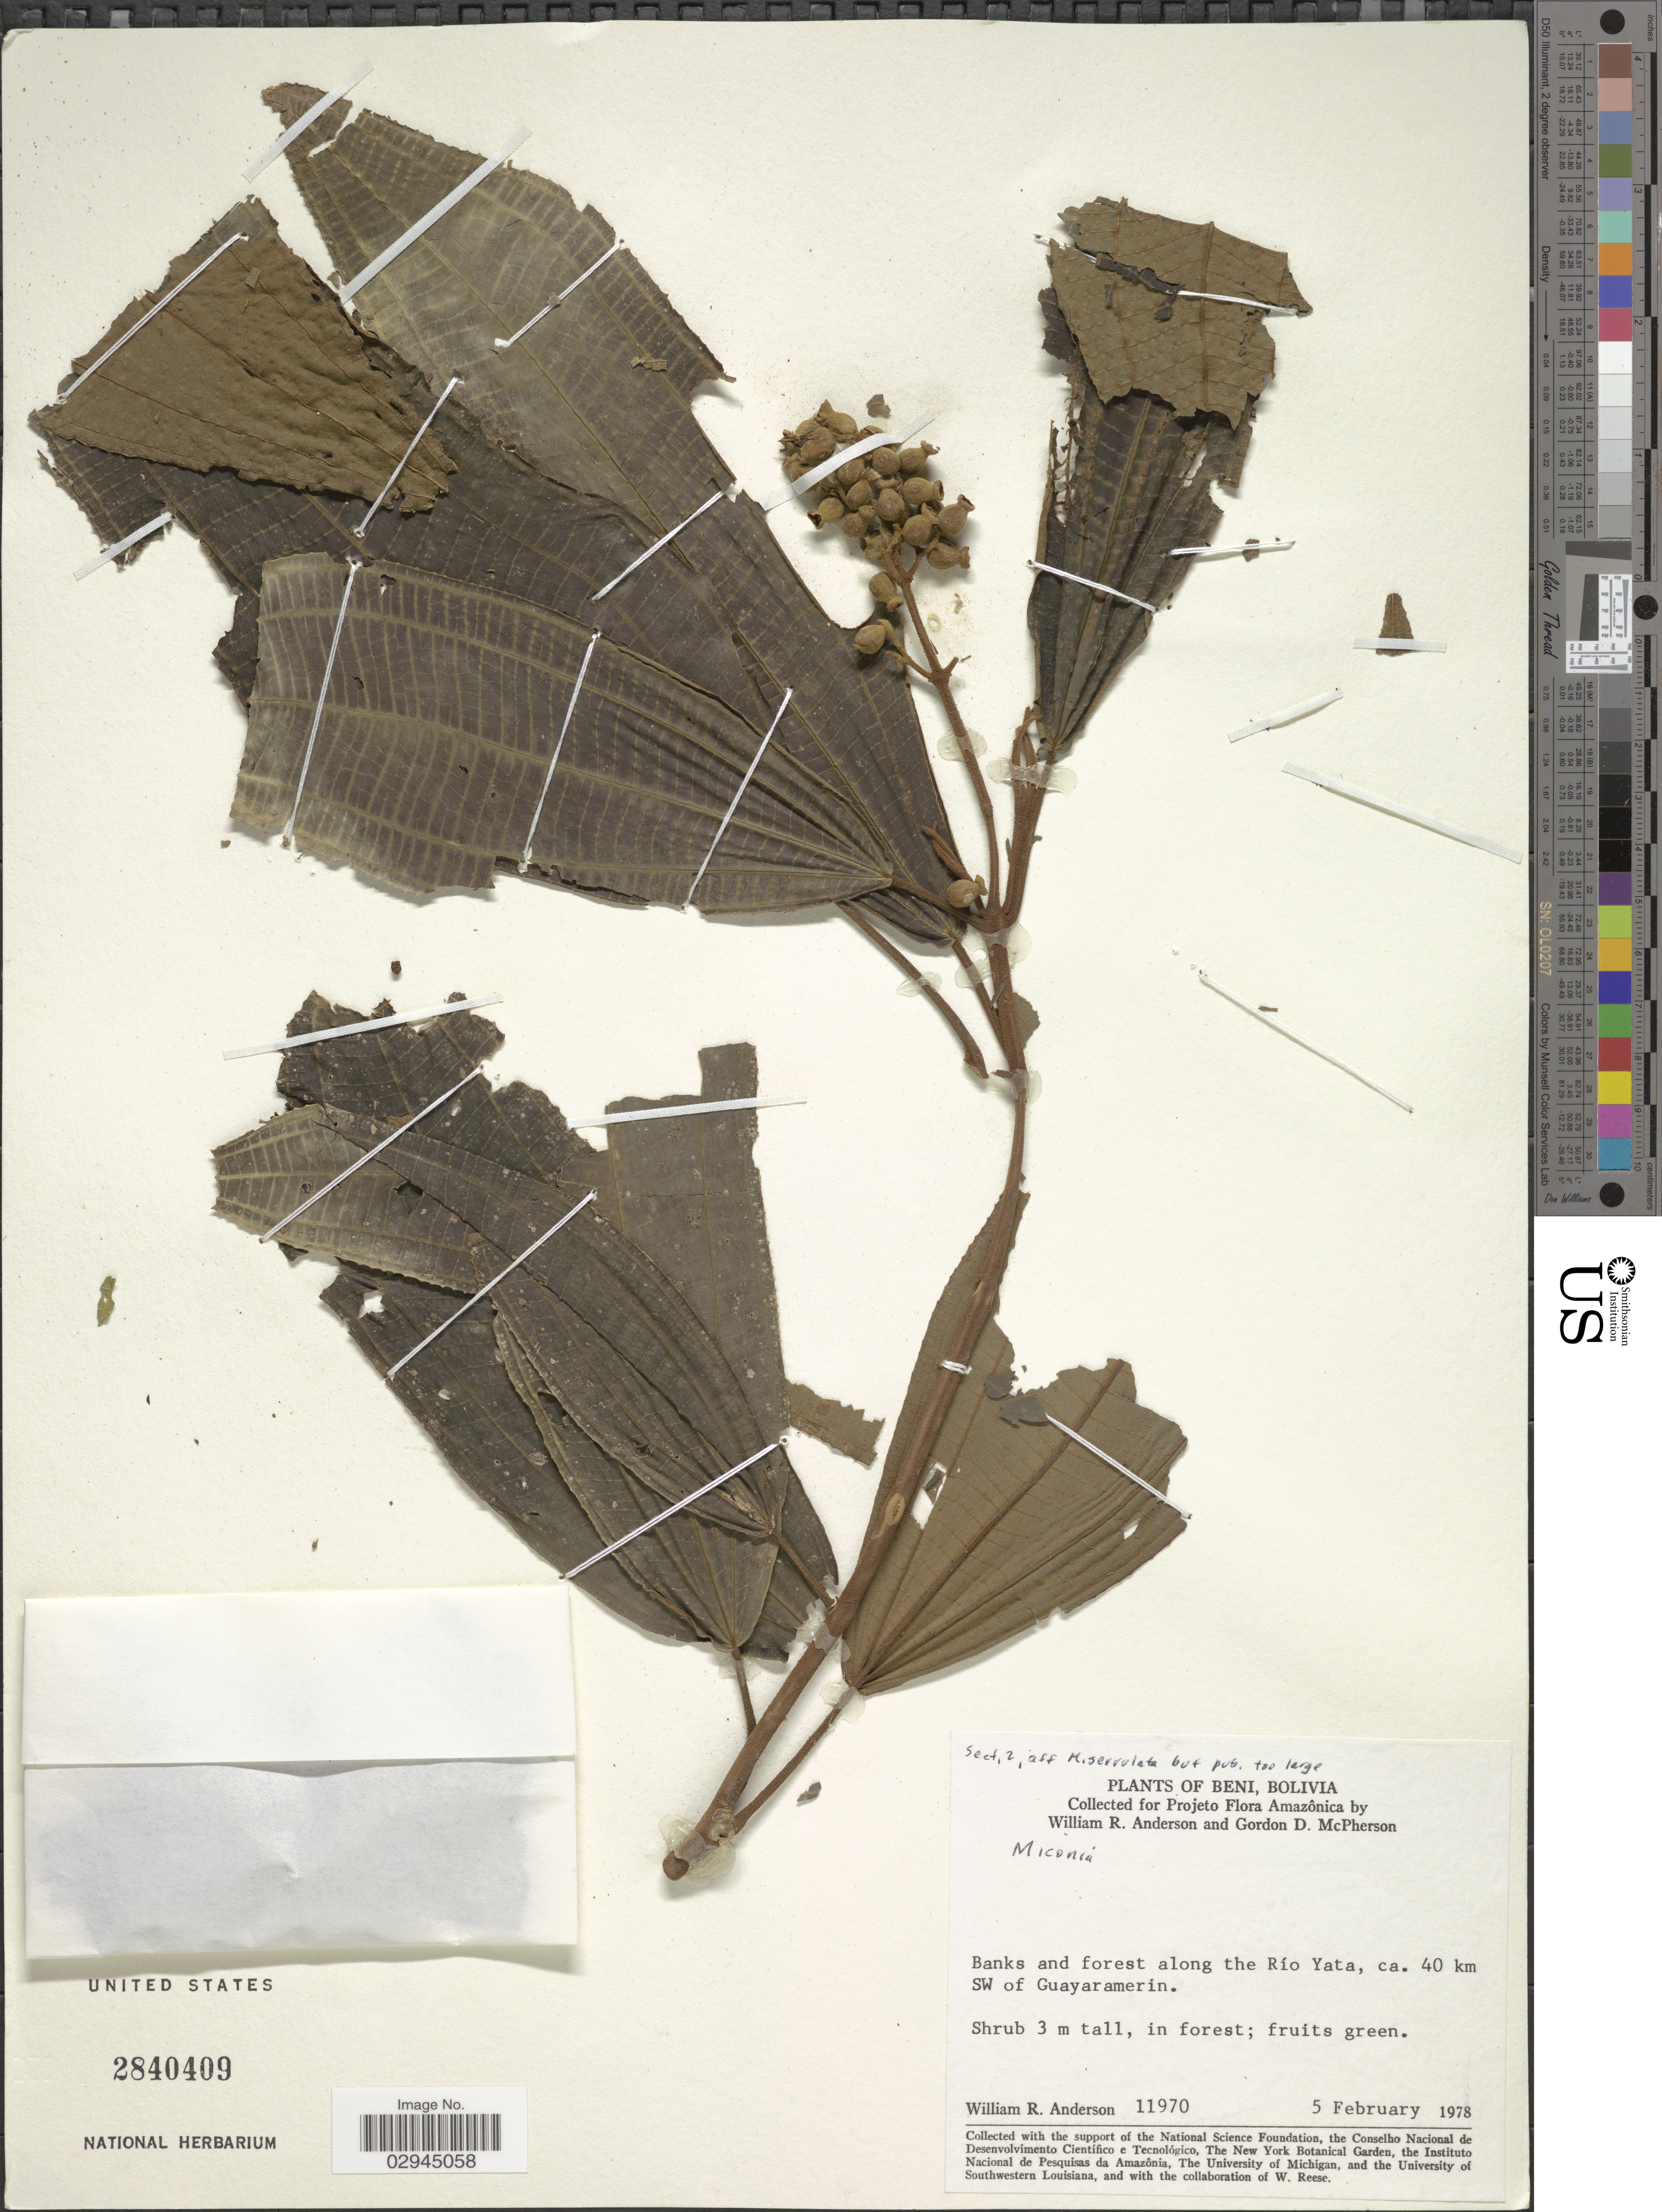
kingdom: Plantae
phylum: Tracheophyta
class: Magnoliopsida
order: Myrtales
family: Melastomataceae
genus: Miconia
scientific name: Miconia sp.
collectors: W. R. Anderson & G. D. McPherson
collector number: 11970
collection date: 1978-02-05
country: Bolivia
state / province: Beni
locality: Banks and forest along the Río Yata, ca. 40 km SW of Guayaramerin.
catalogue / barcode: US 2840409